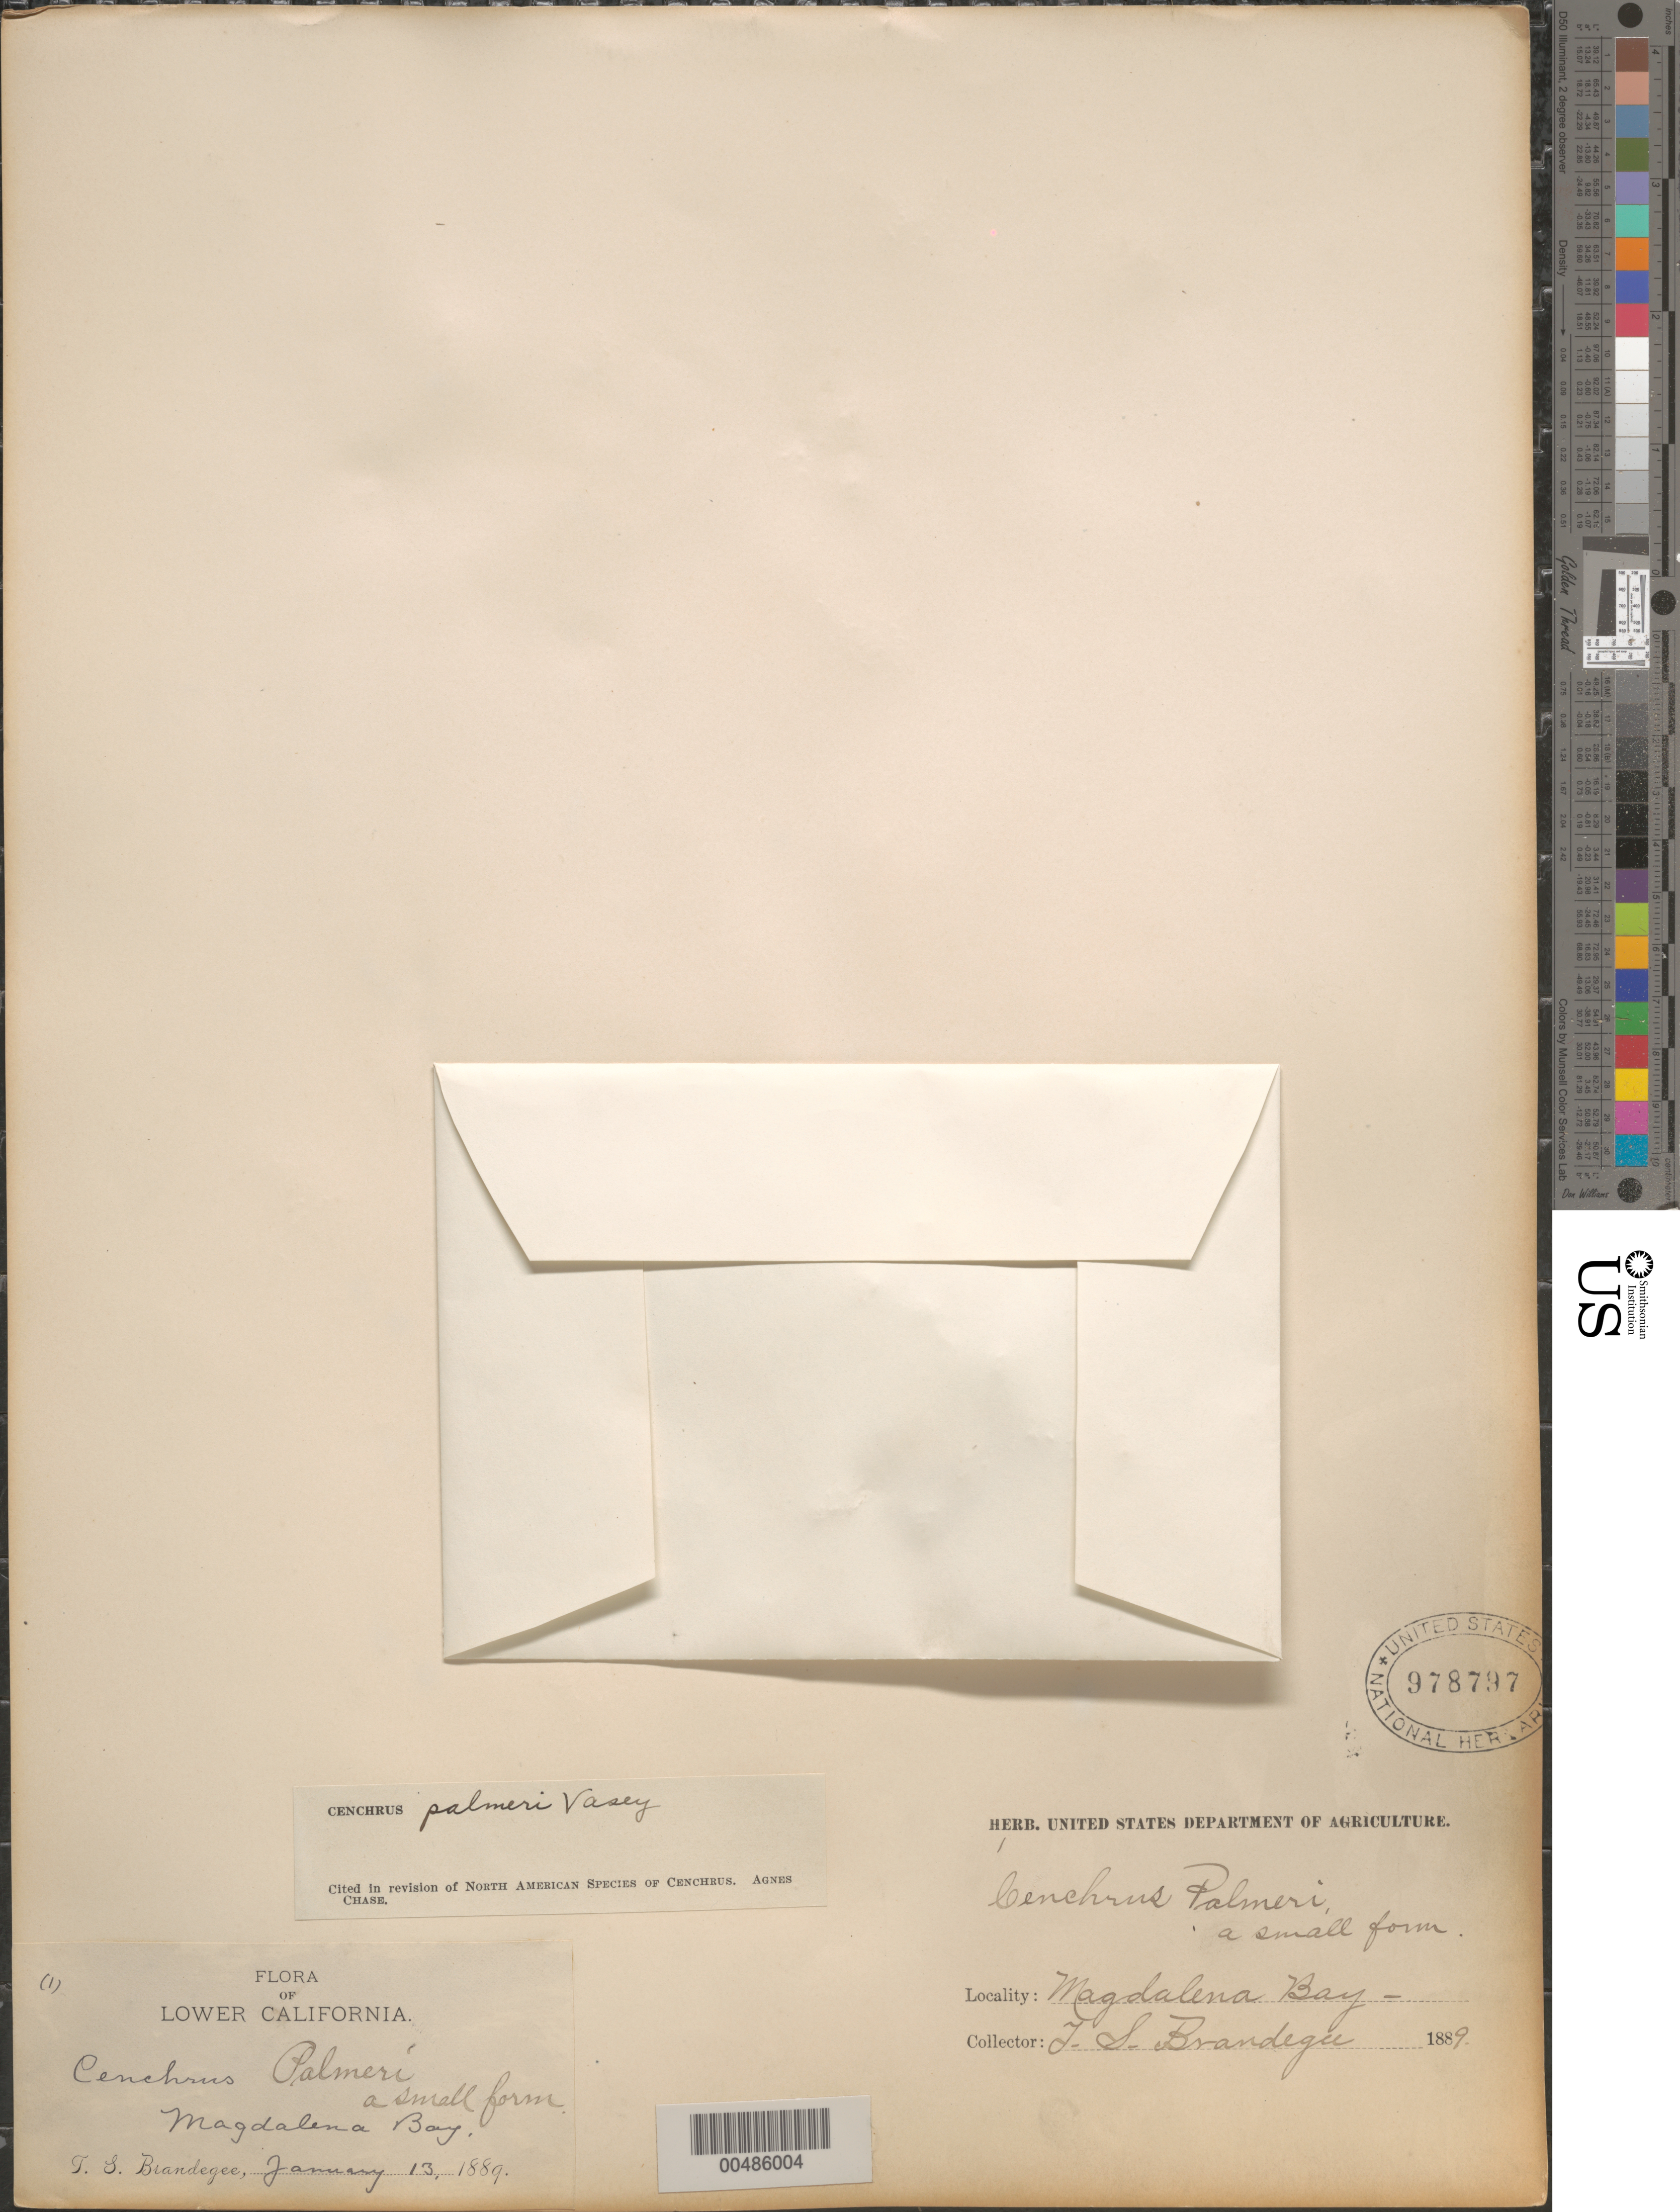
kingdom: Plantae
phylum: Tracheophyta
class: Liliopsida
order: Poales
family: Poaceae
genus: Cenchrus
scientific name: Cenchrus palmeri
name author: Vasey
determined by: Chase, [M.] Agnes, (US)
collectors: T. S. Brandegee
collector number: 1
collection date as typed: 13 Jan 1889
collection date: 1889-01-13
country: Mexico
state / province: Baja California Sur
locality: Magdalena Bay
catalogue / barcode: US 978797